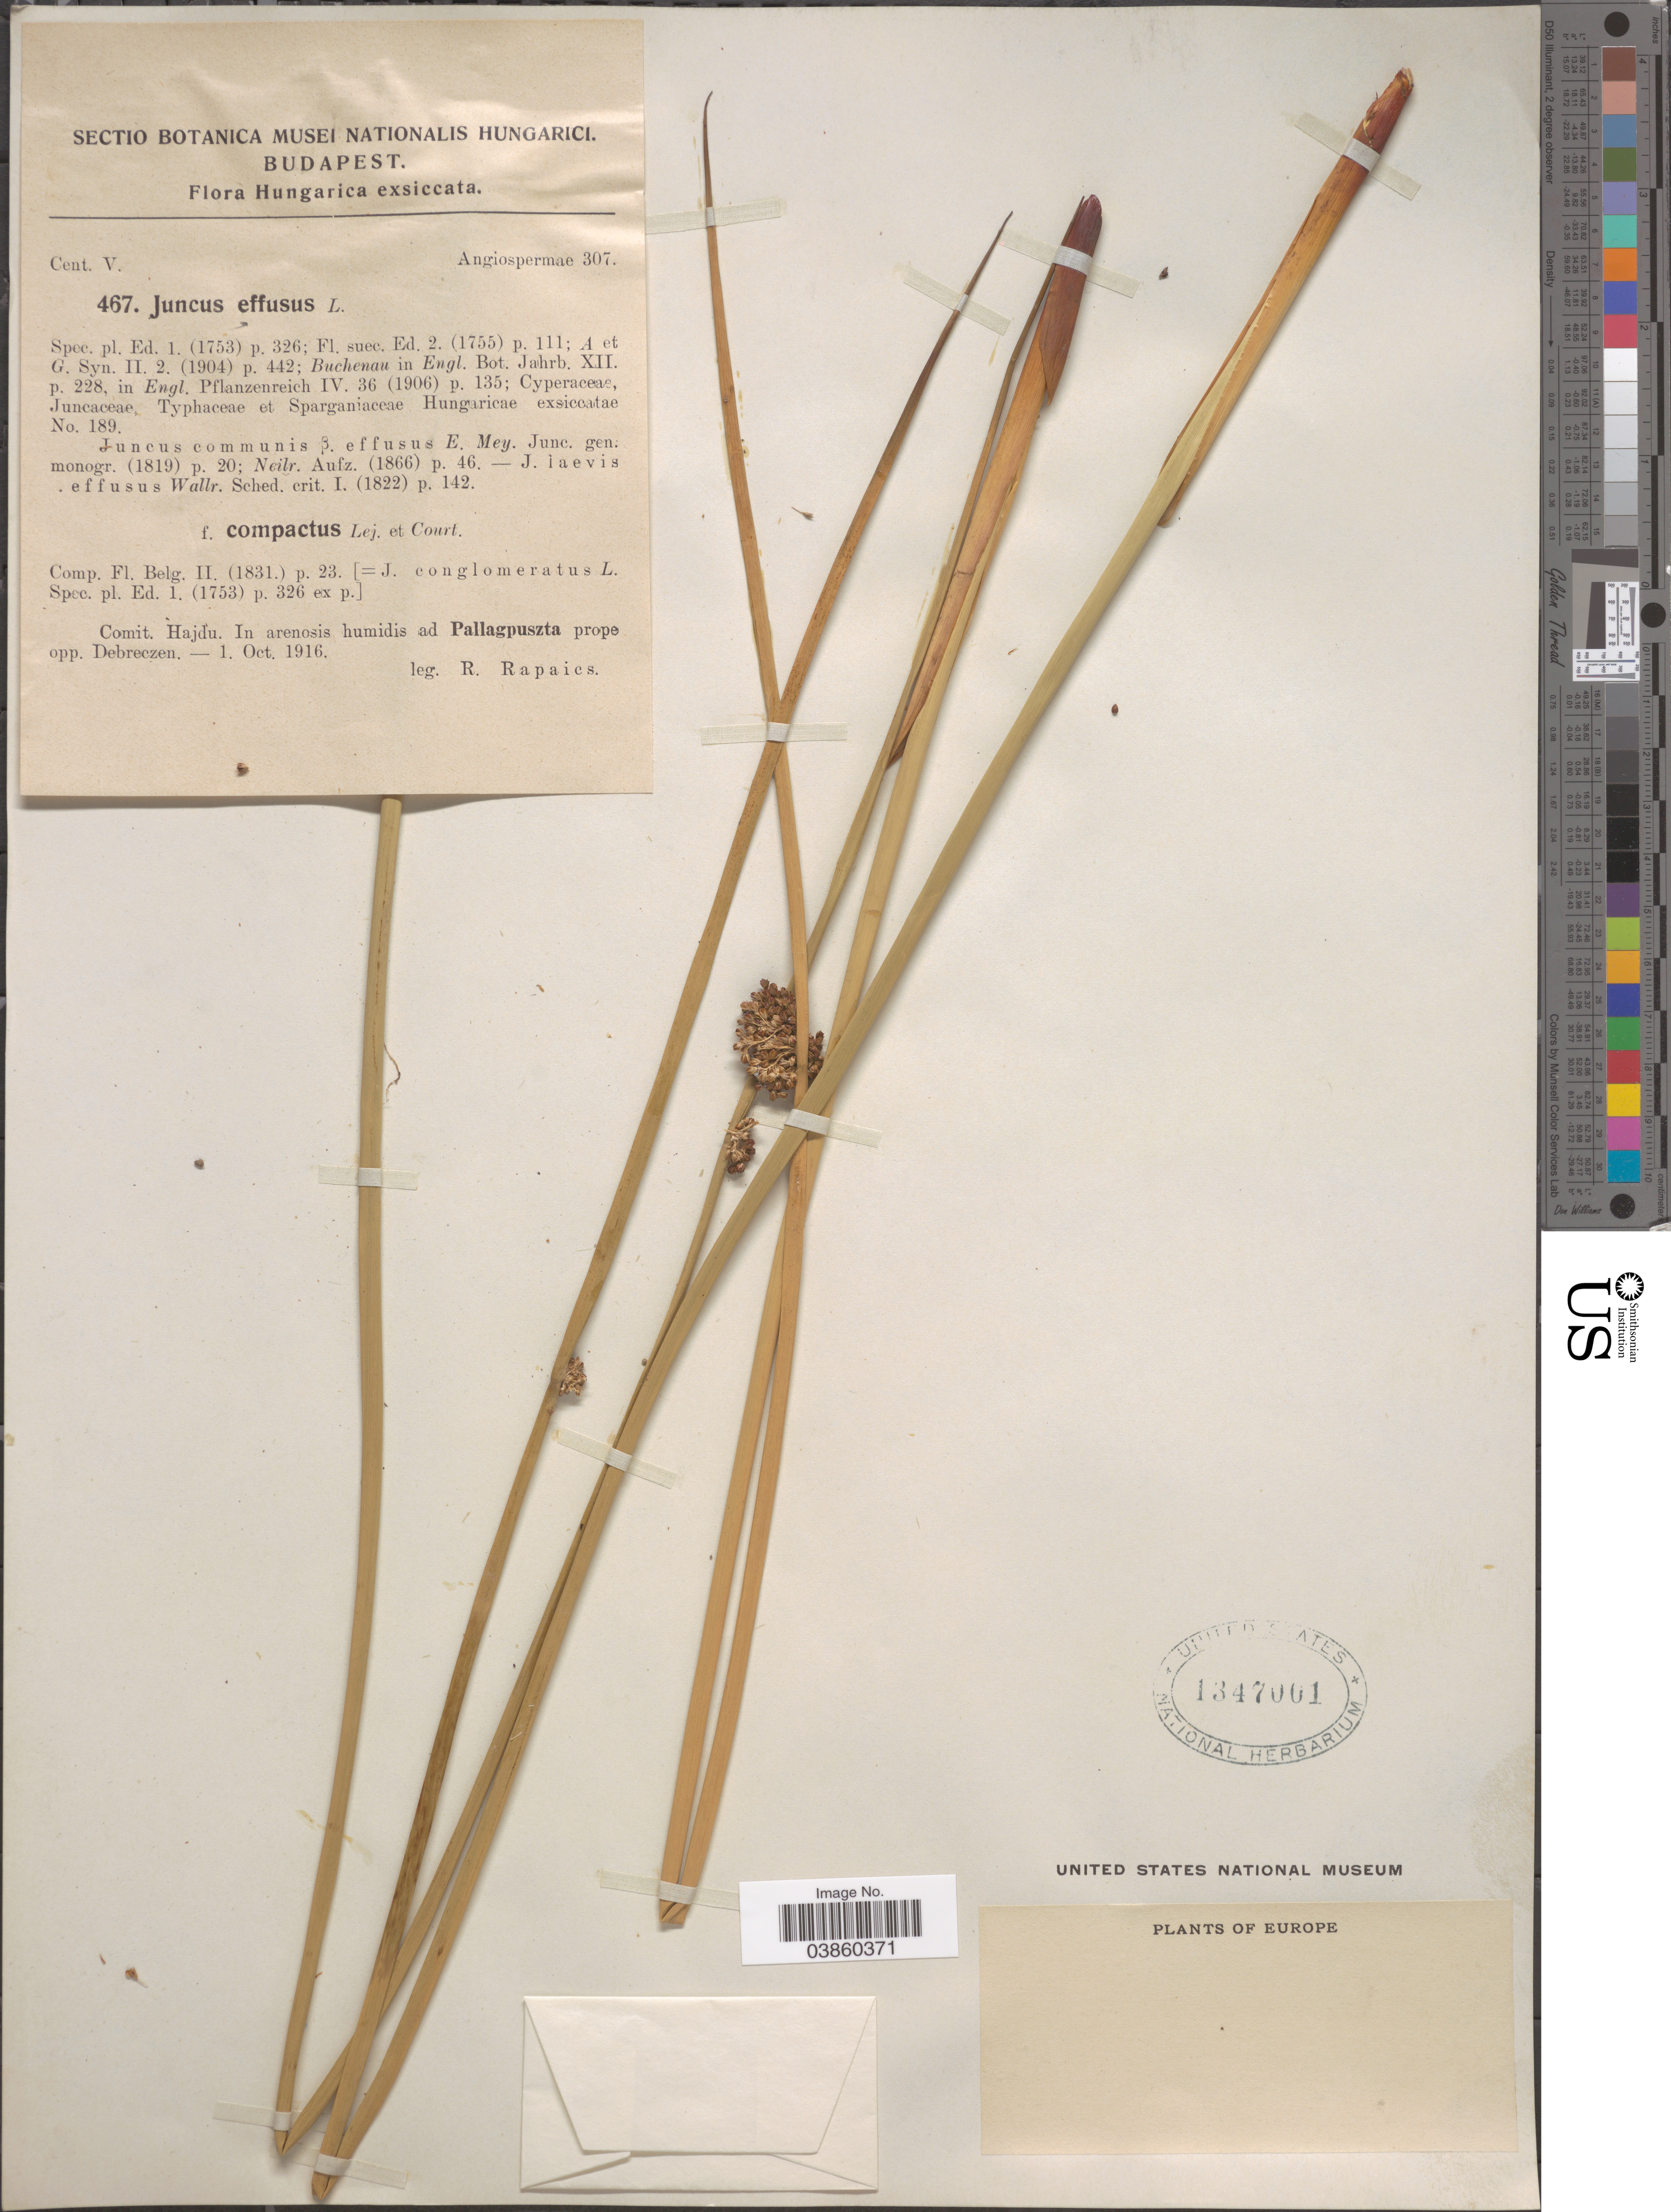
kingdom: Plantae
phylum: Tracheophyta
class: Liliopsida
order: Poales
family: Juncaceae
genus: Juncus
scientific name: Juncus effusus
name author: L.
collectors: R. Rapaics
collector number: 467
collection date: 1916-10-01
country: Hungary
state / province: Budapest, Capital District of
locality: Comit. Hajdu. In arenosis humidis ad Pallagpuszta prope opp. Debreczen.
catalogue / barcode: US 1347001